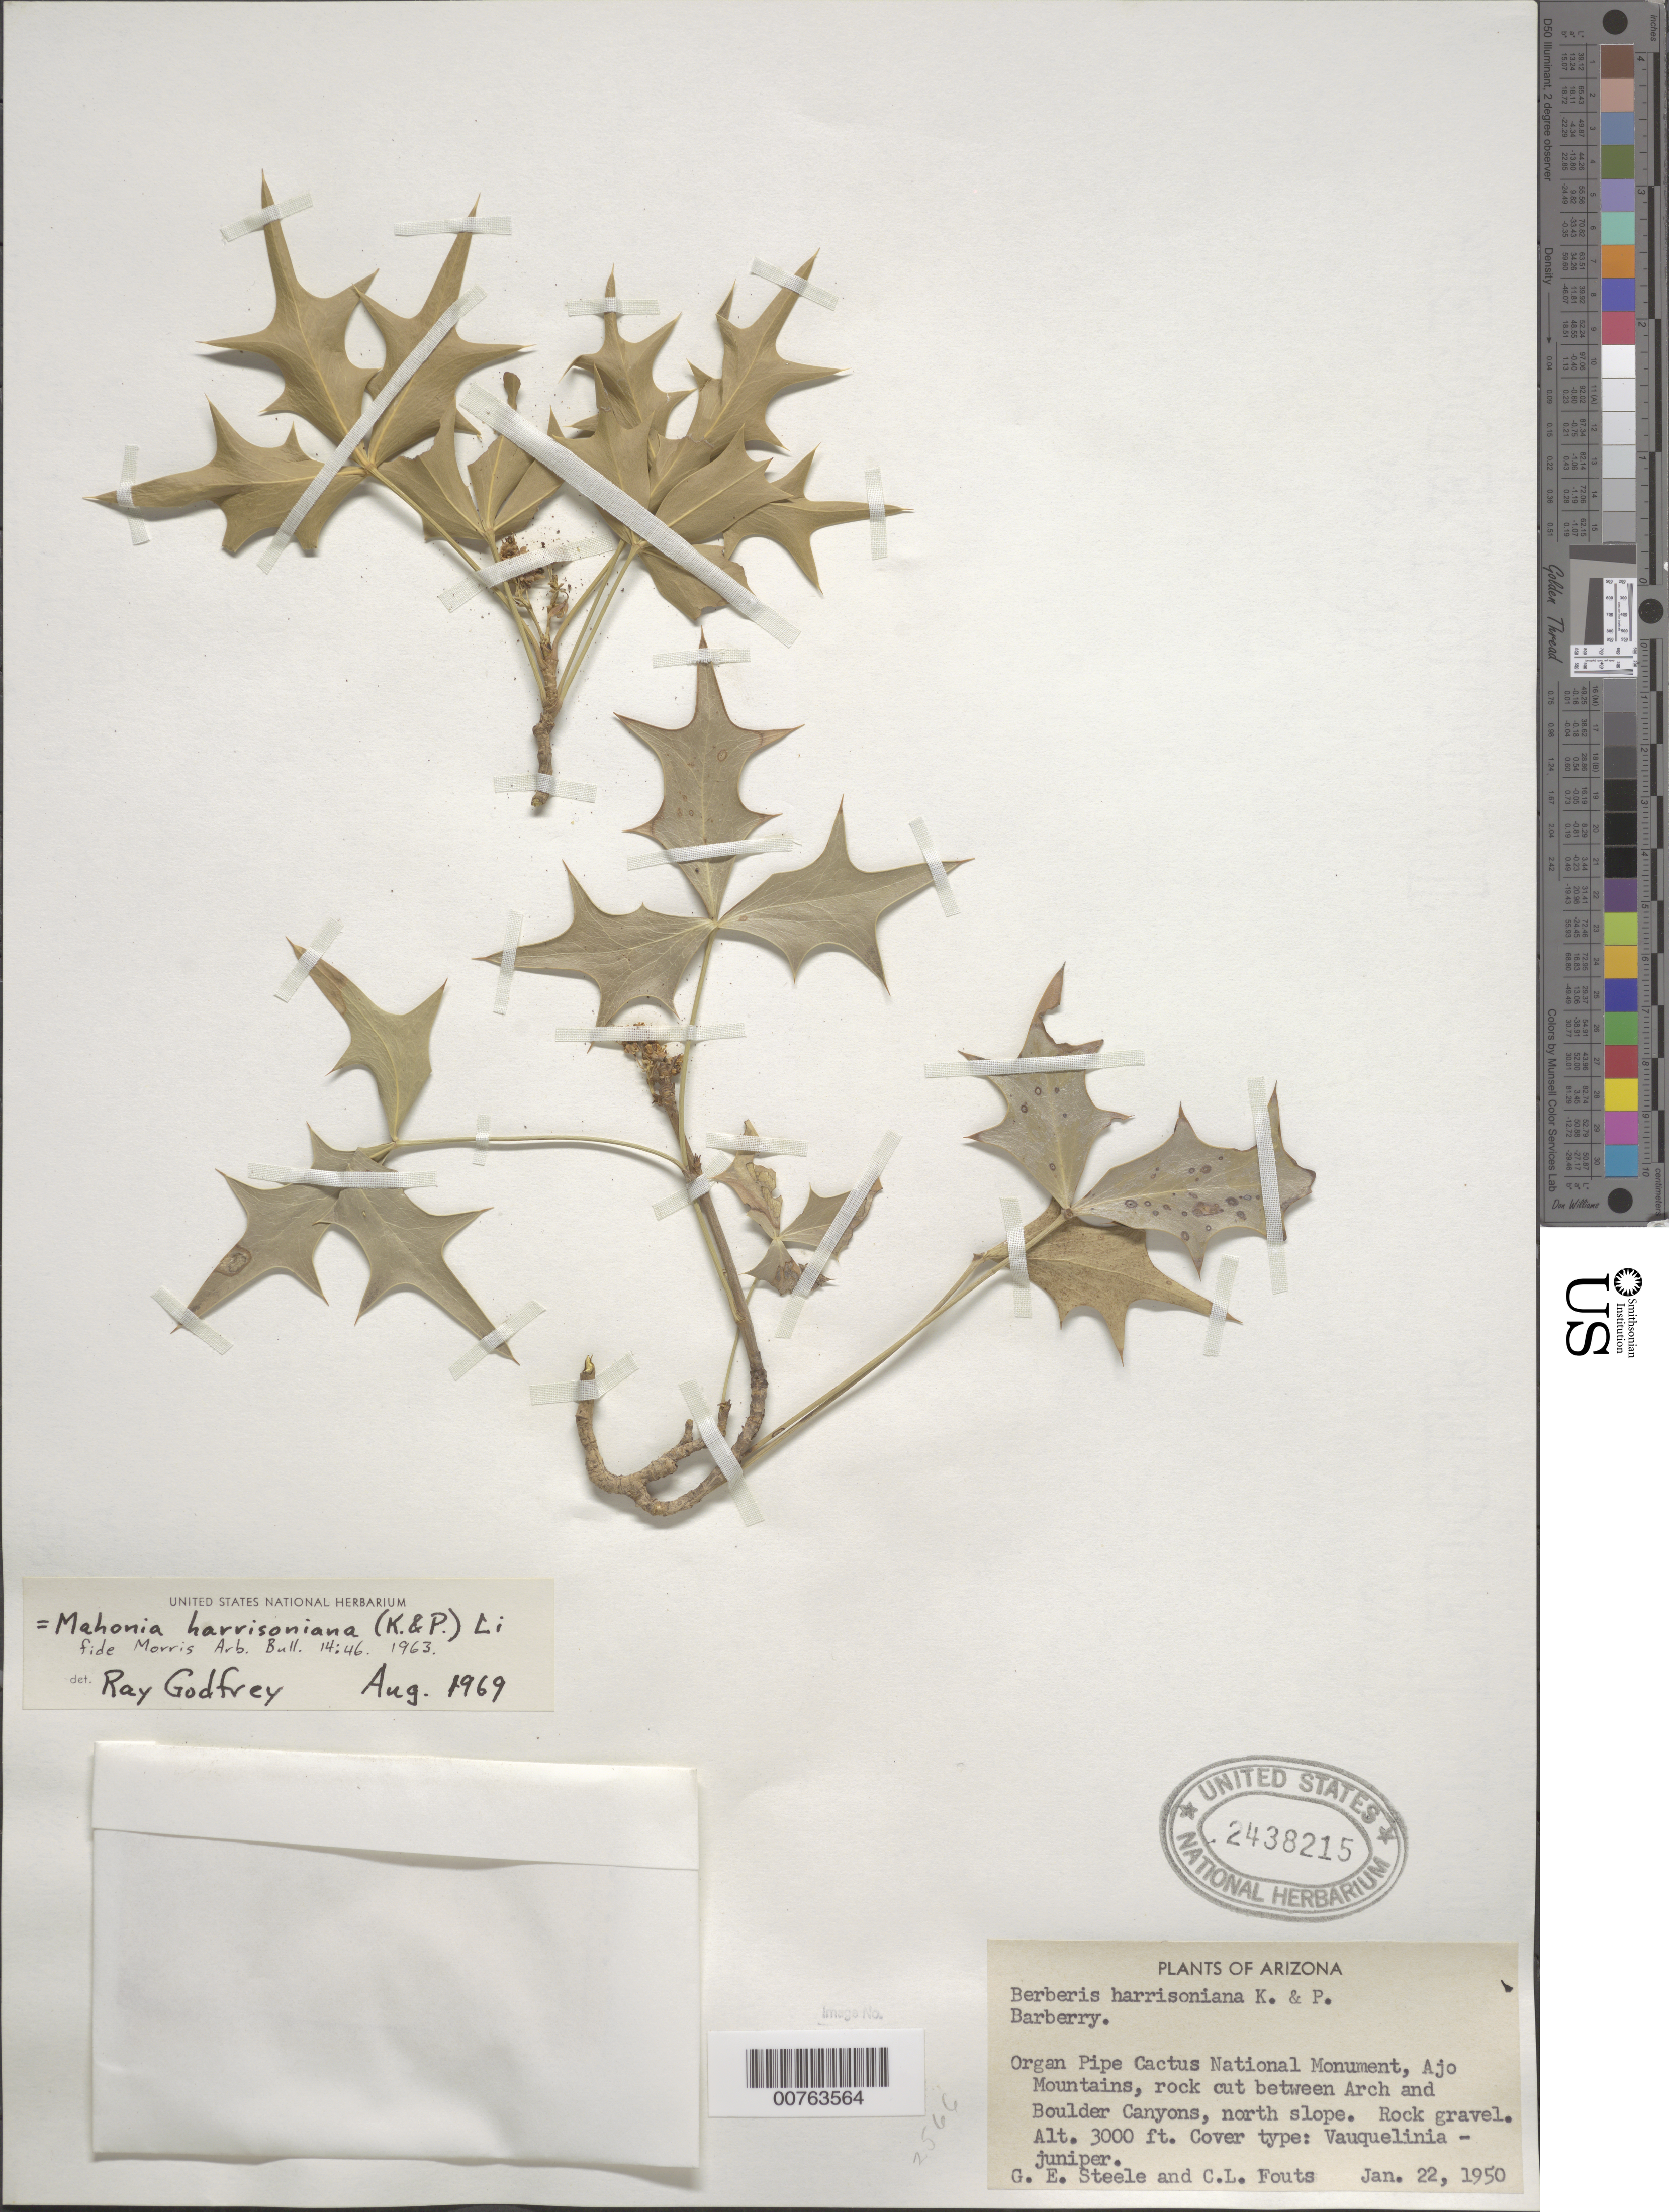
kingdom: Plantae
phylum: Tracheophyta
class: Magnoliopsida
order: Ranunculales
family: Berberidaceae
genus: Mahonia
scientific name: Mahonia harrisoniana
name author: (Kearney & Peebles) H.L. Li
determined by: Godfrey, M. R.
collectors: G. E. Steele & C. Fouts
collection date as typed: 22 Jan 1950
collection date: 1950-01-22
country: United States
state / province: Arizona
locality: Organ Pipe Cactus National Monument, Ajo Mtns, rock cut between Arch and Boulder canyons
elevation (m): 914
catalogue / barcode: US 2438215